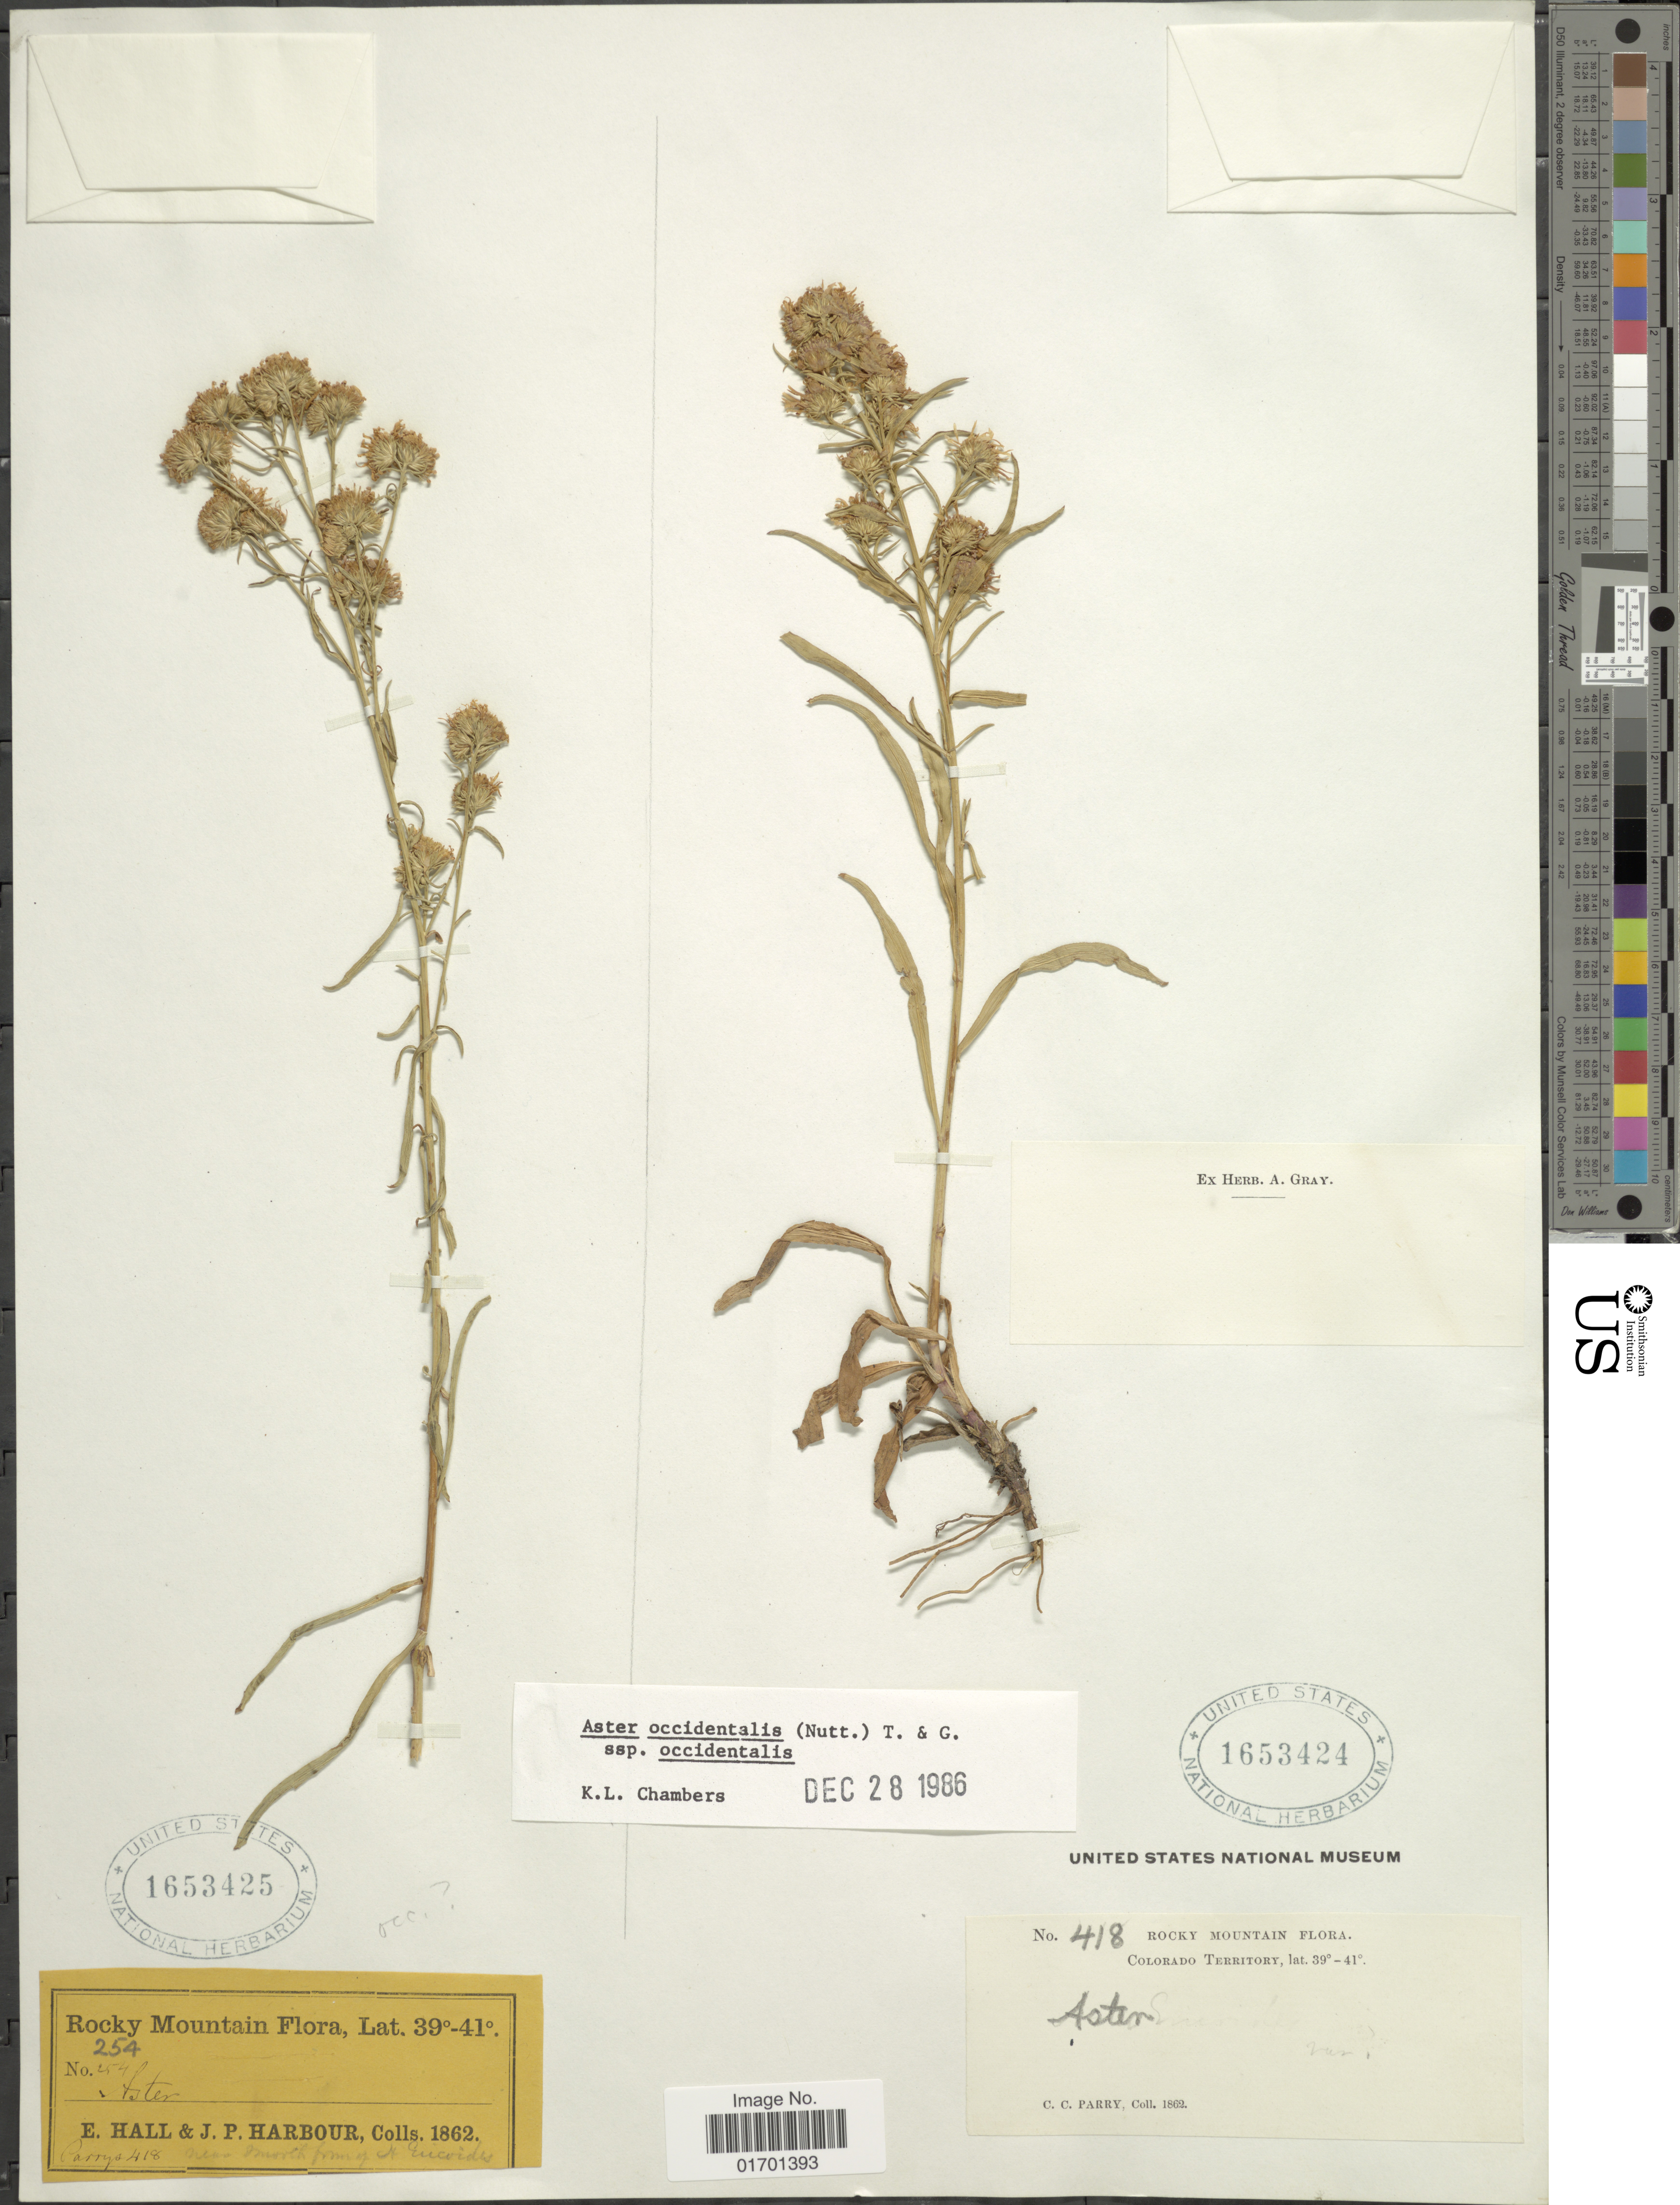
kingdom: Plantae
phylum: Tracheophyta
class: Magnoliopsida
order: Asterales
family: Asteraceae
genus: Symphyotrichum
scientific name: Symphyotrichum spathulatum var. spathulatum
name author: (Lindl.) G.L. Nesom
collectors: E. Hall & J. Harbour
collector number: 254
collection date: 1862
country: United States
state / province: Colorado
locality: Rocky Mtns.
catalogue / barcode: US 1653425